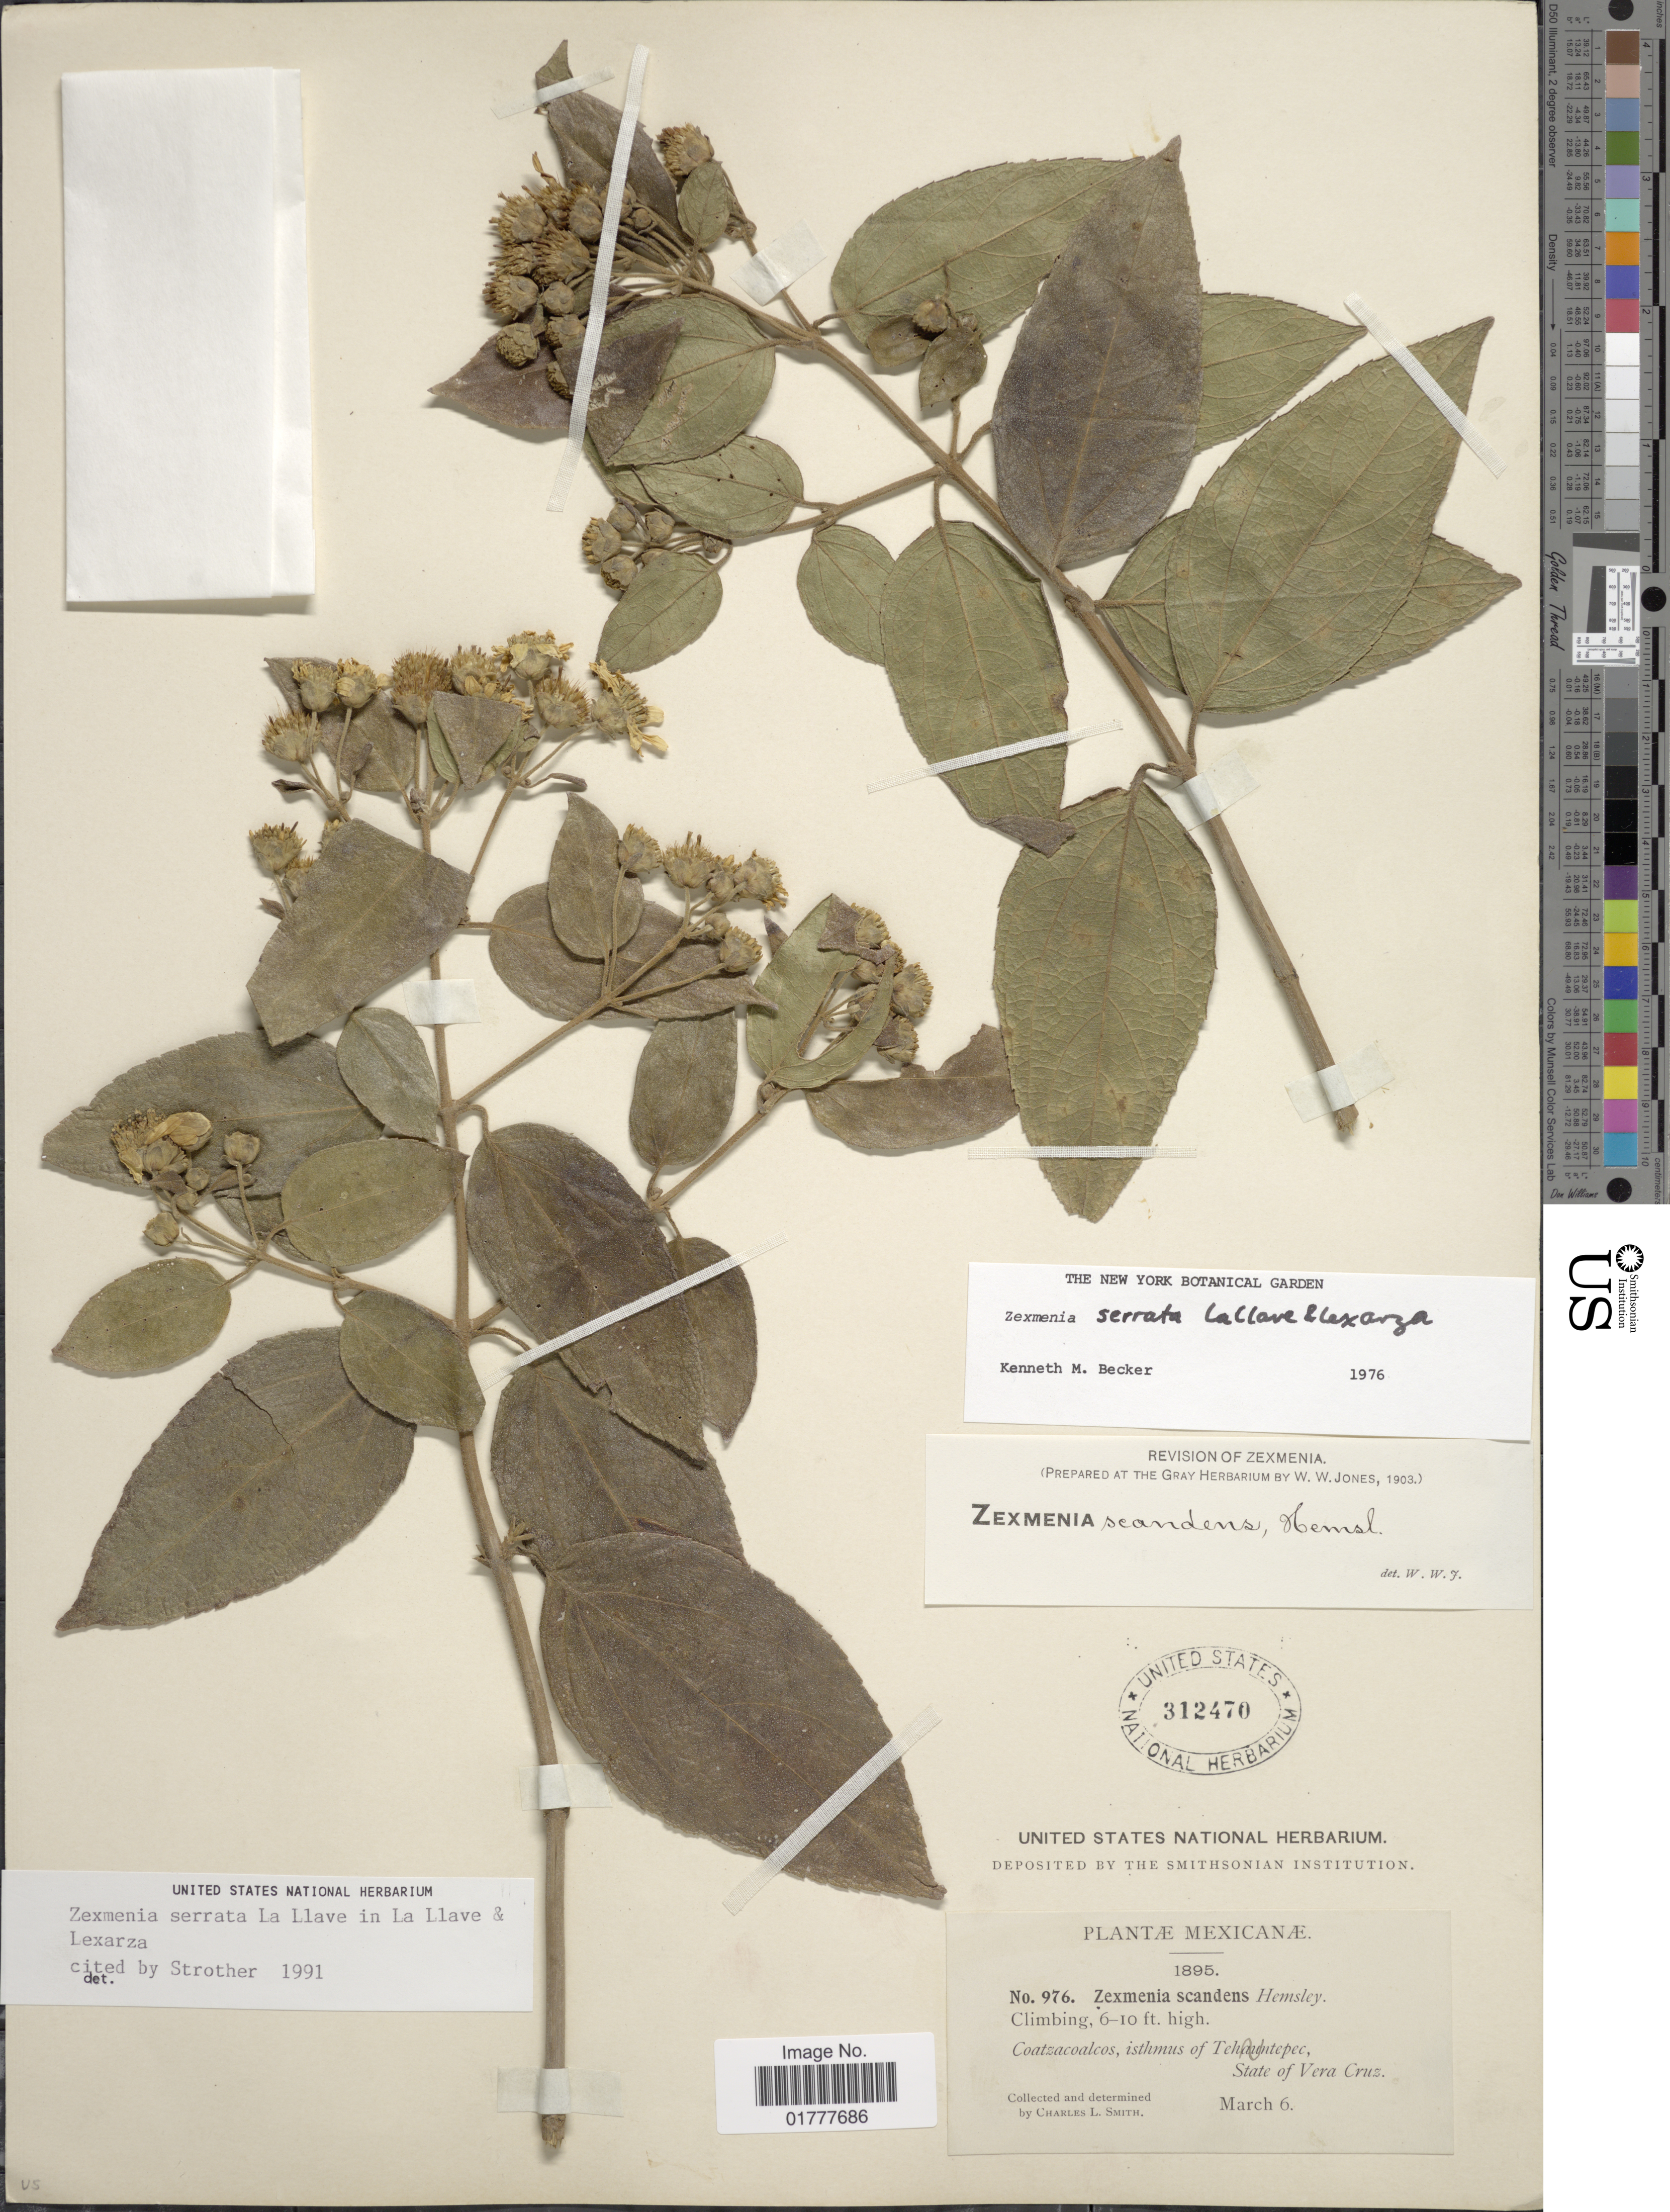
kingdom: Plantae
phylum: Tracheophyta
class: Magnoliopsida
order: Asterales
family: Asteraceae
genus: Zexmenia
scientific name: Zexmenia serrata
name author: La Llave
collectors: C. L. Smith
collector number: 976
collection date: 1895-03-06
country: Mexico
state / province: Veracruz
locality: Mexicanae. Coatzacoalcos, isthmus of Tehauntepec [interpreted]. State of Vera Cruz.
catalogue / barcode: US 312470